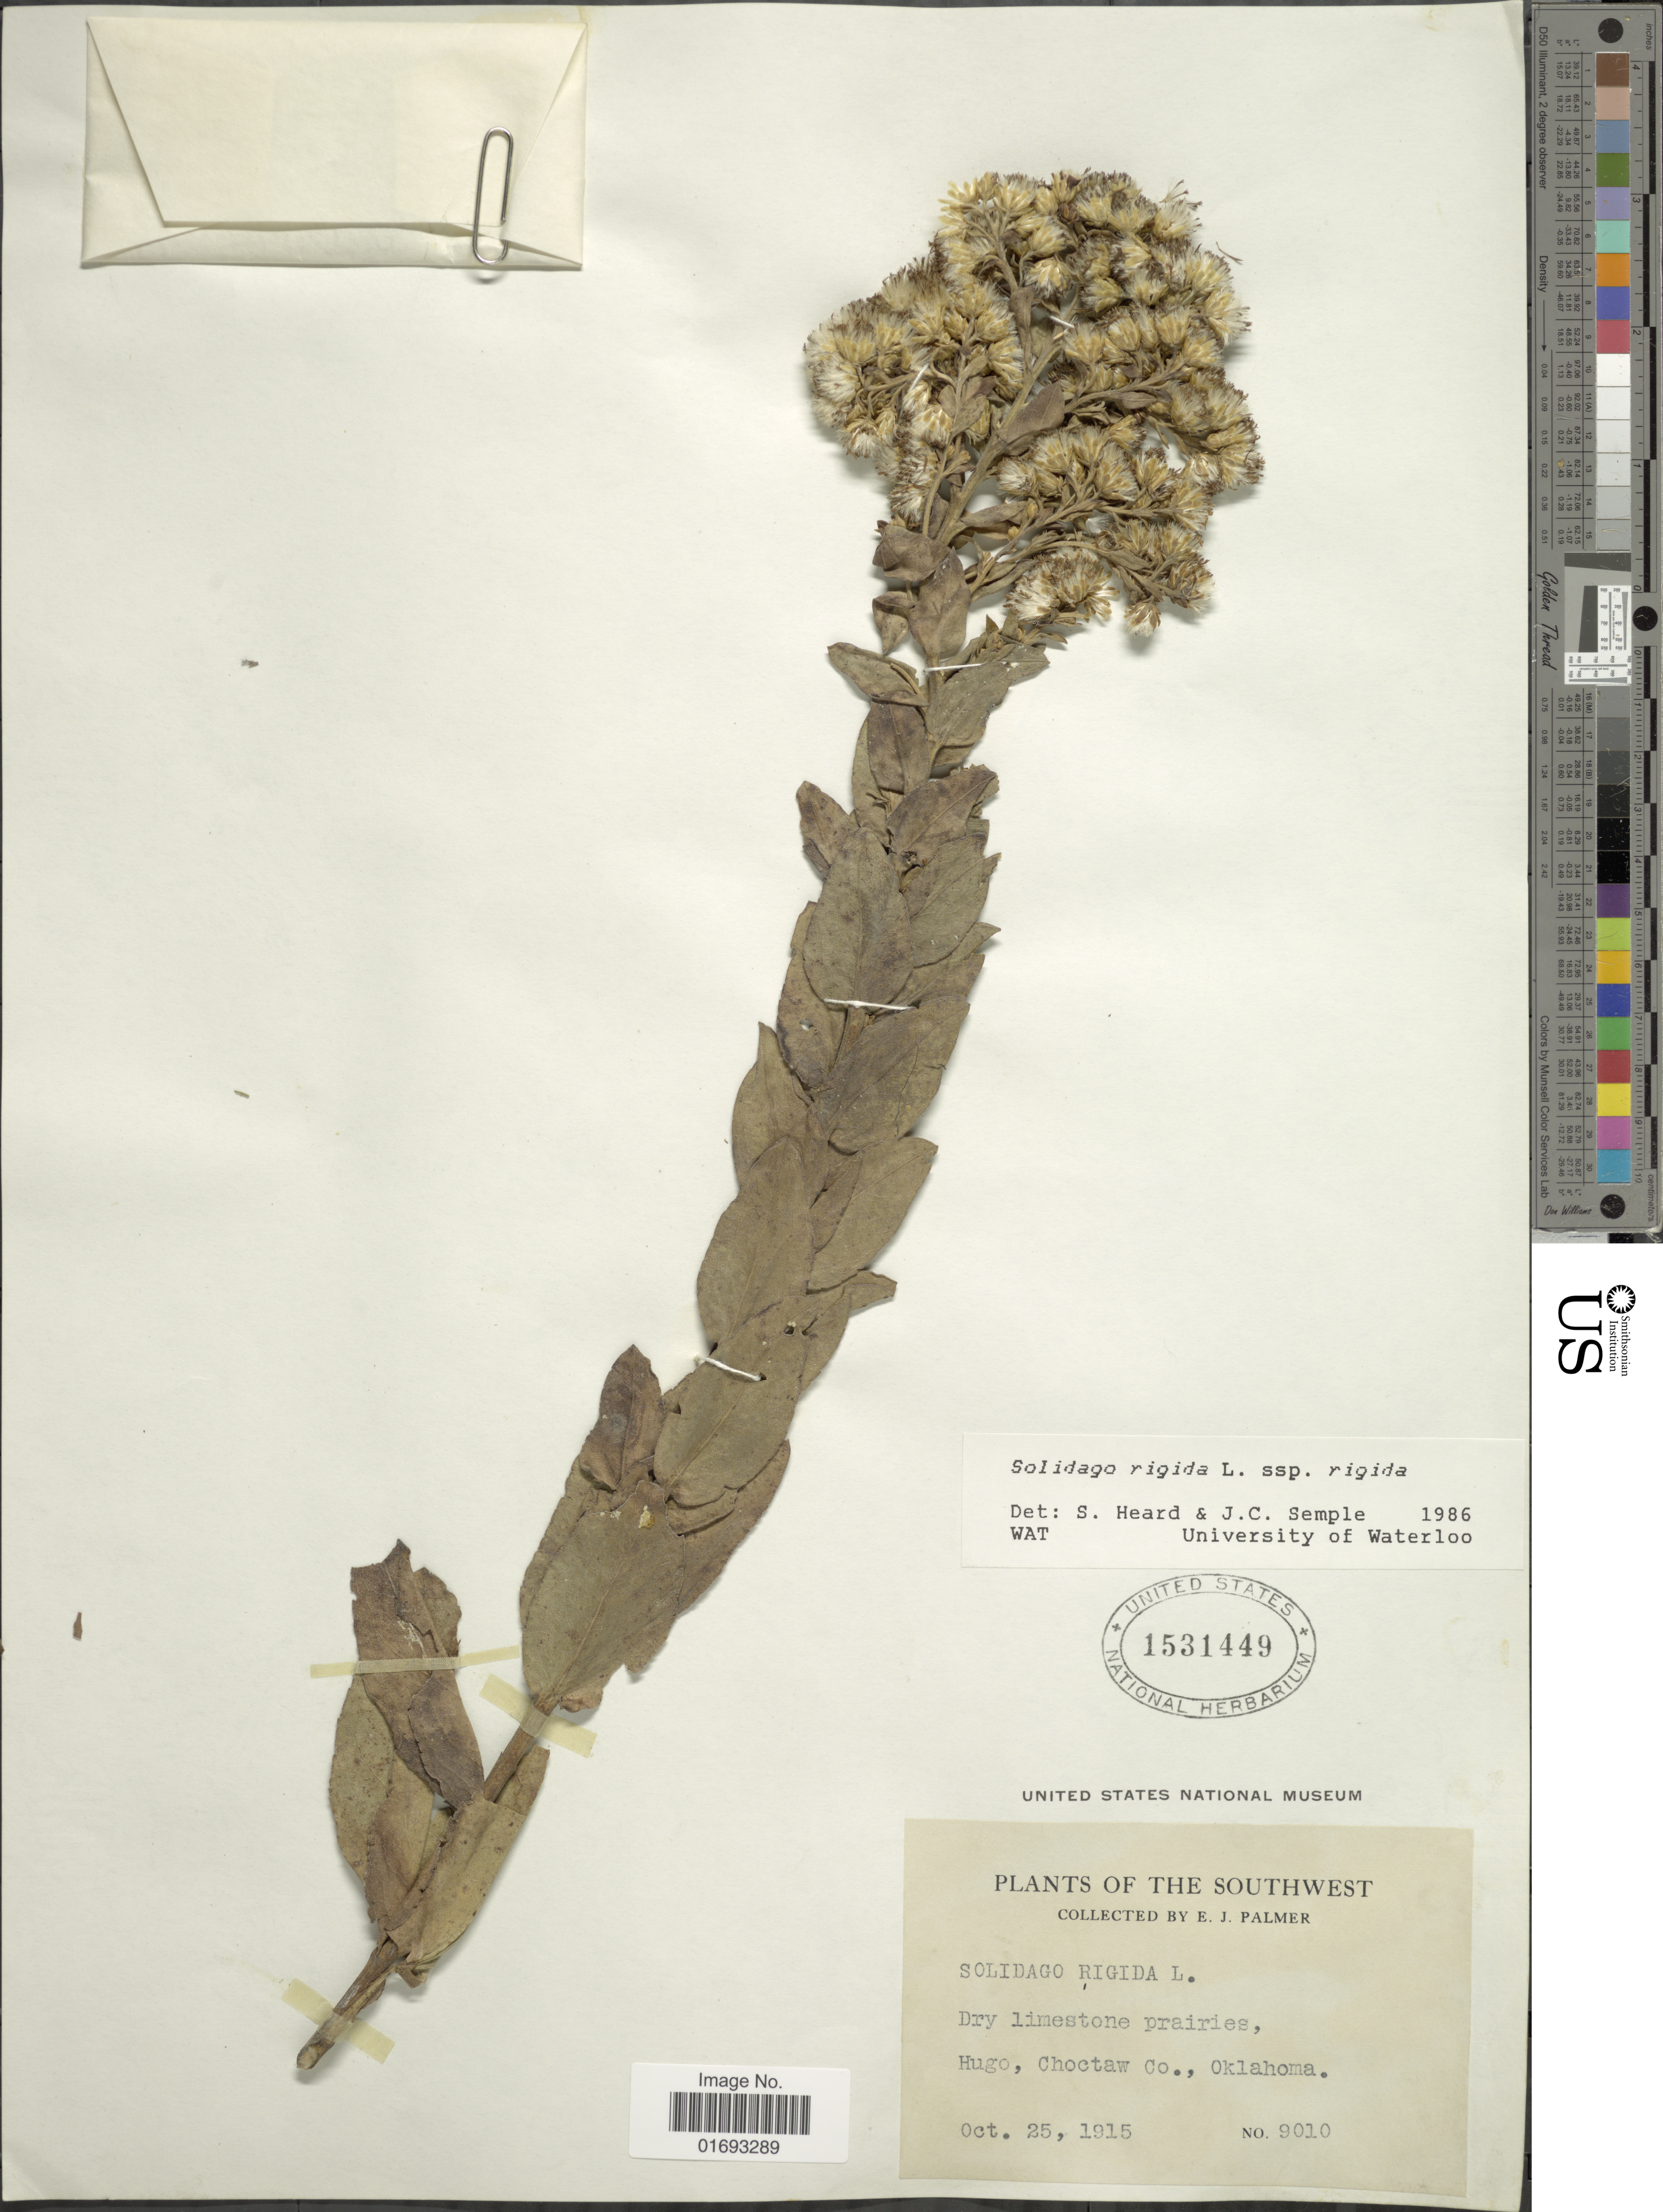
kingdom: Plantae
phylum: Tracheophyta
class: Magnoliopsida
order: Asterales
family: Asteraceae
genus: Oligoneuron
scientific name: Oligoneuron rigidum var. rigidum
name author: (L.) Small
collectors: E. J. Palmer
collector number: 9010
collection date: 1915-10-25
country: United States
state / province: Oklahoma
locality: Southwest, dry limestone prairies, Hugo, choctaw Co.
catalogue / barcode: US 1531449